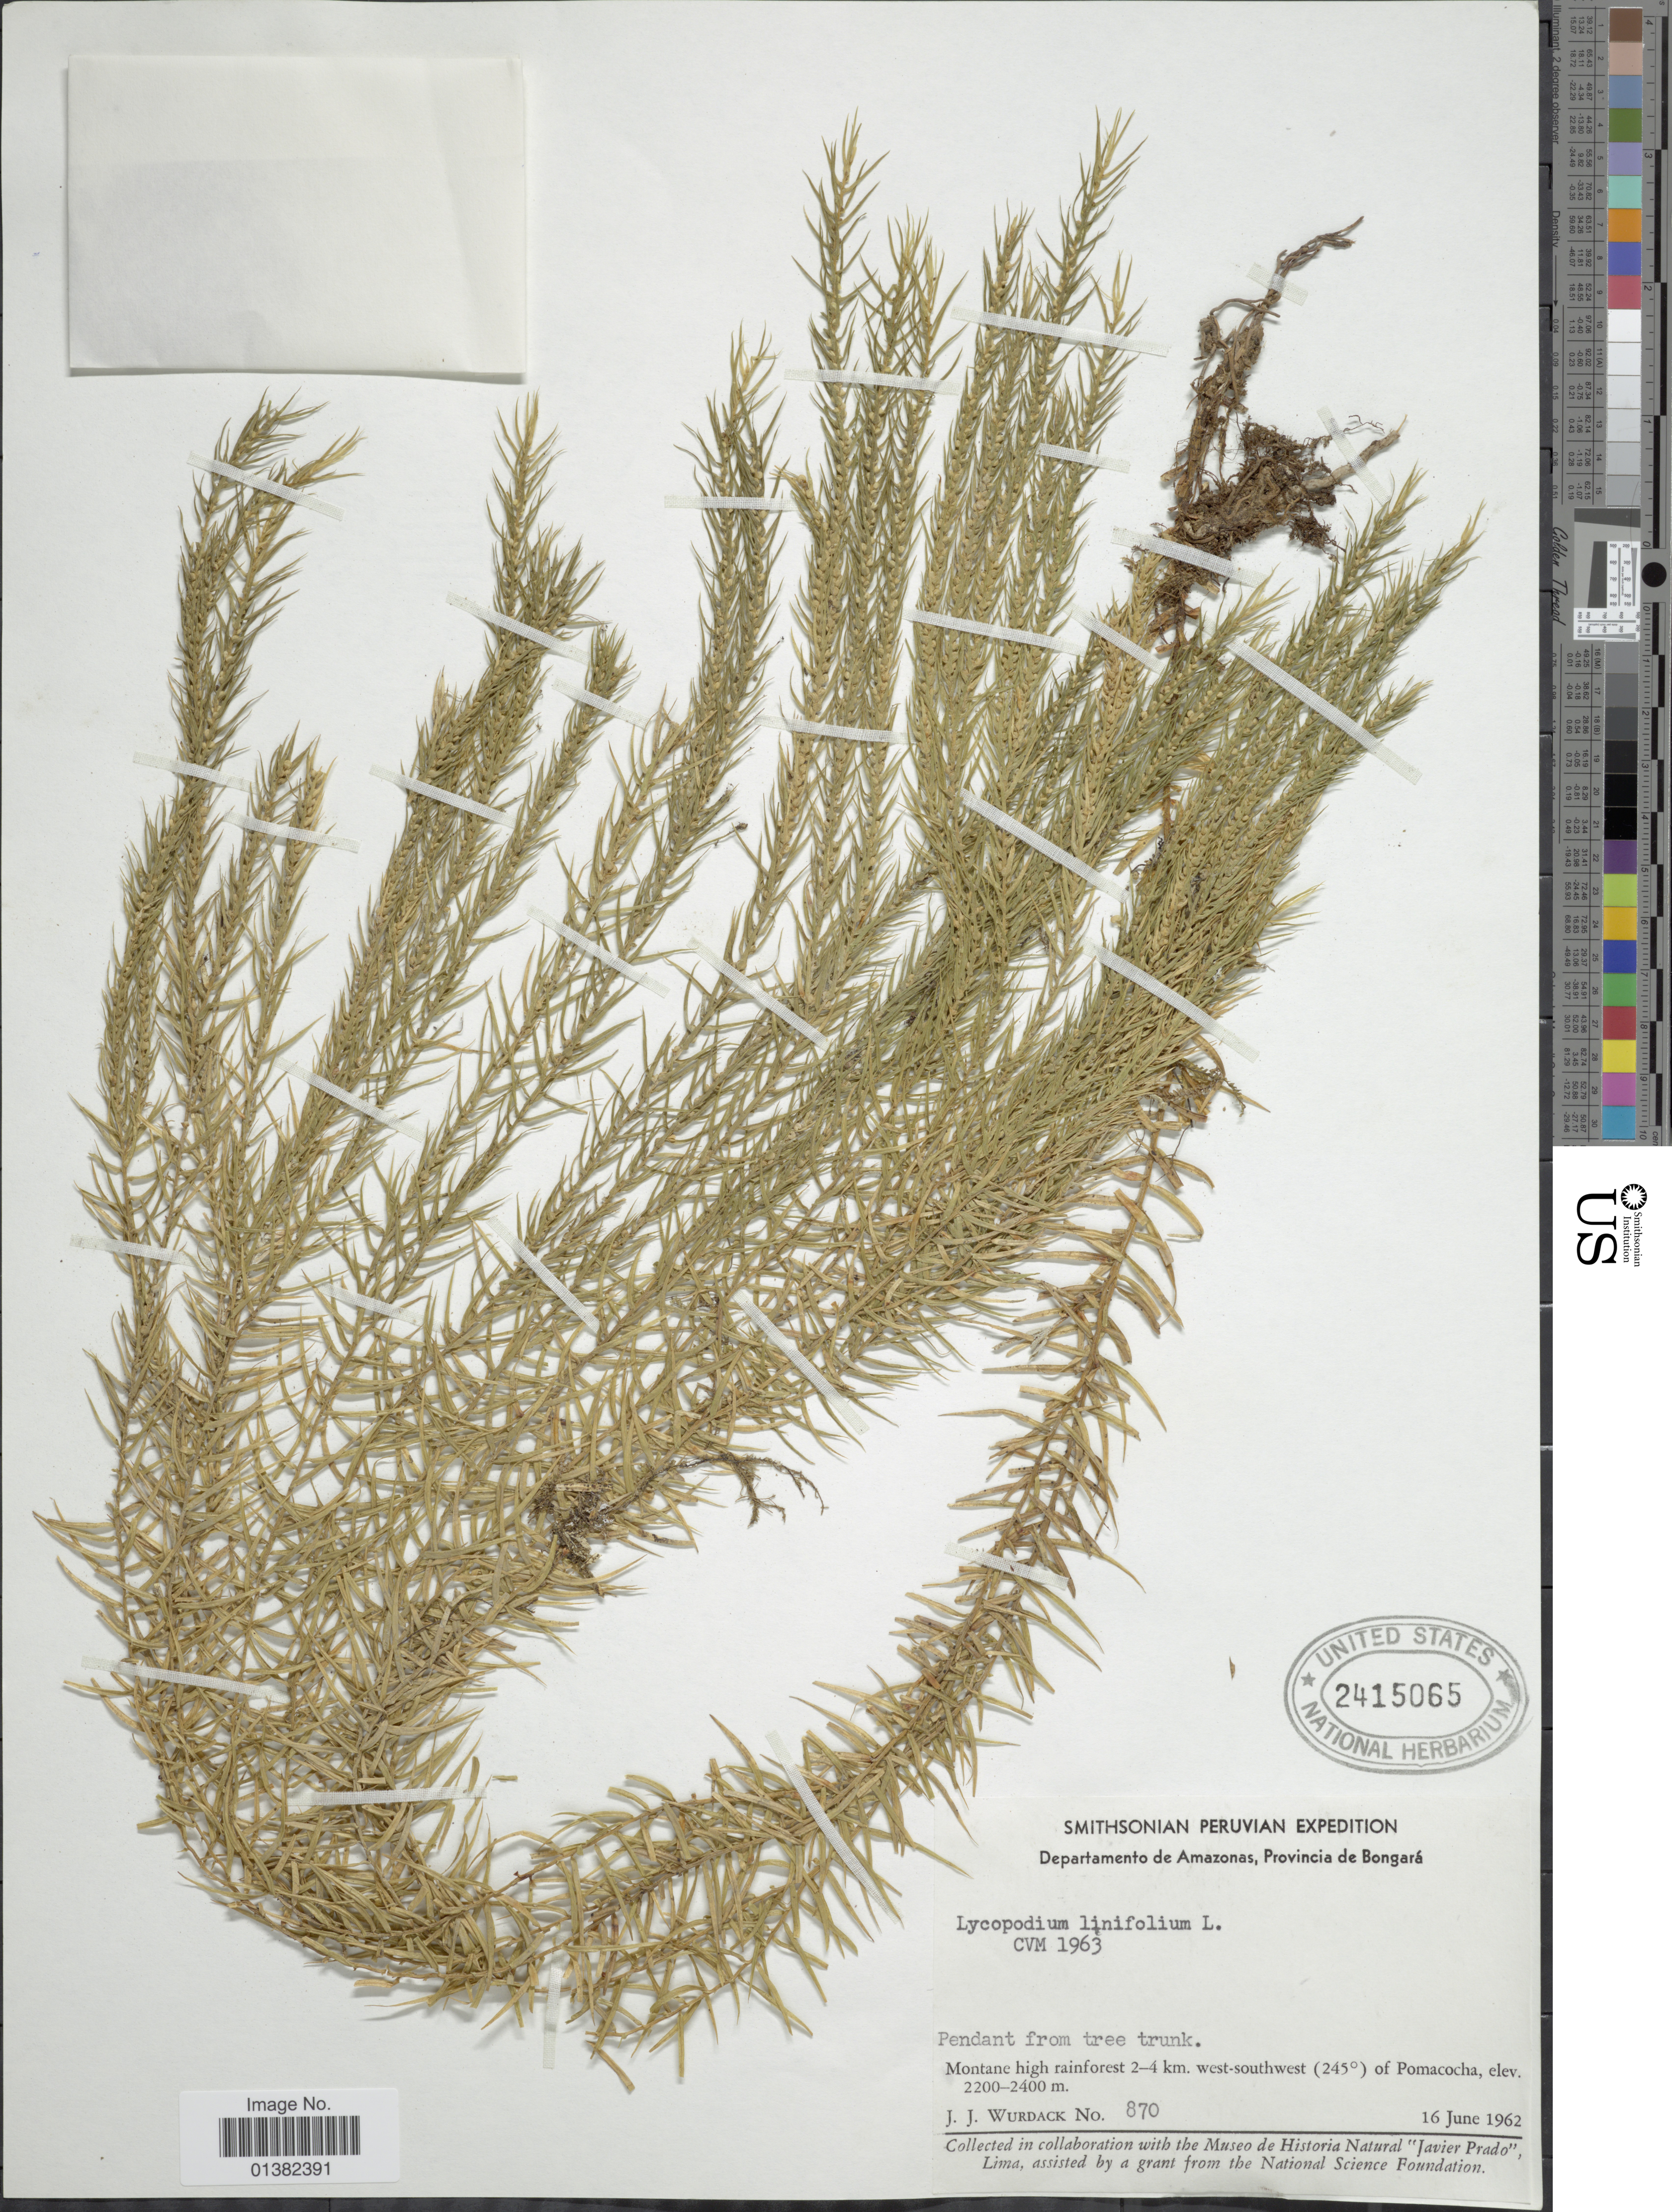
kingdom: Plantae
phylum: Tracheophyta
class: Lycopodiopsida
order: Lycopodiales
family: Lycopodiaceae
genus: Phlegmariurus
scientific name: Phlegmariurus linifolius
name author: (L.) B. Øllg.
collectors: J. J. Wurdack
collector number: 870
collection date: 1962-06-16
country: Peru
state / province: Amazonas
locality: Provincia de Bongará, Monte high rainforest 2-4 km. west-southwest (245°) of Pomacocha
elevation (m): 2200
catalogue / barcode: US 2415065